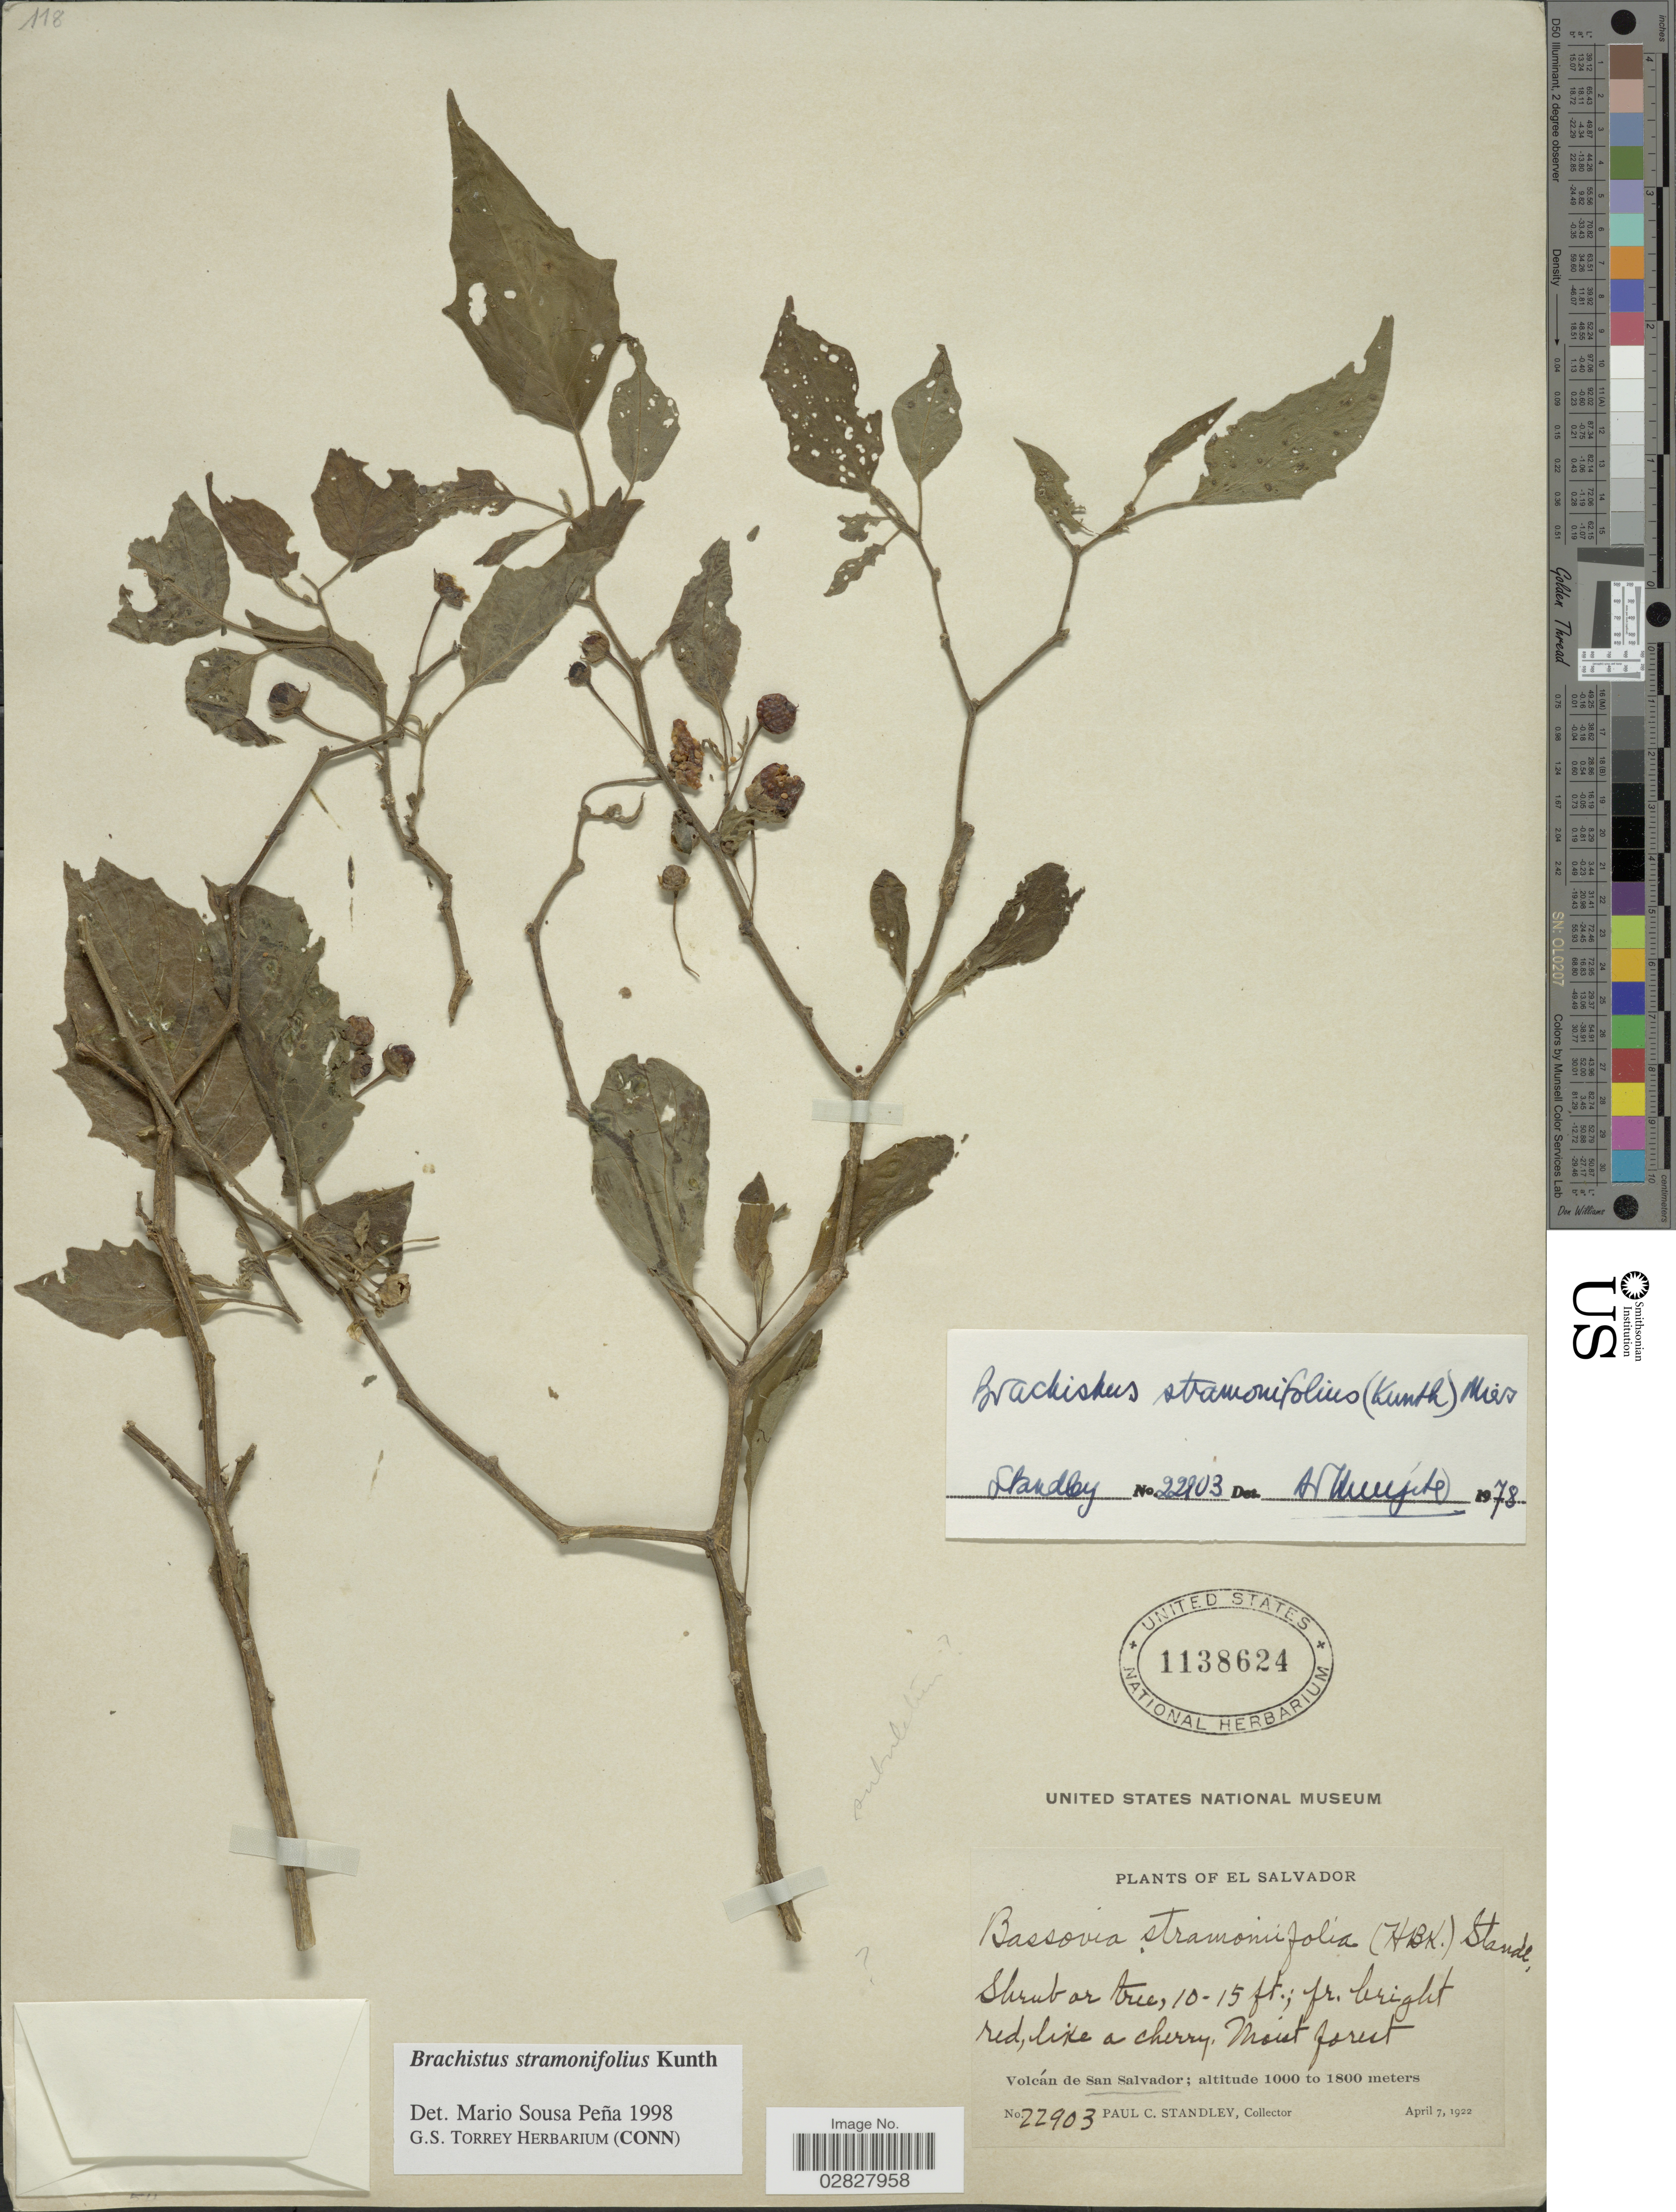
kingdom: Plantae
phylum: Tracheophyta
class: Magnoliopsida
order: Solanales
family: Solanaceae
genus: Brachistus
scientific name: Brachistus stramonifolius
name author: (Kunth) Miers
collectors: P. C. Standley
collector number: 22903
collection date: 1922-04-07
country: El Salvador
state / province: San Salvador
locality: Volcán de San Salvador.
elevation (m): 1000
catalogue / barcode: US 1138624